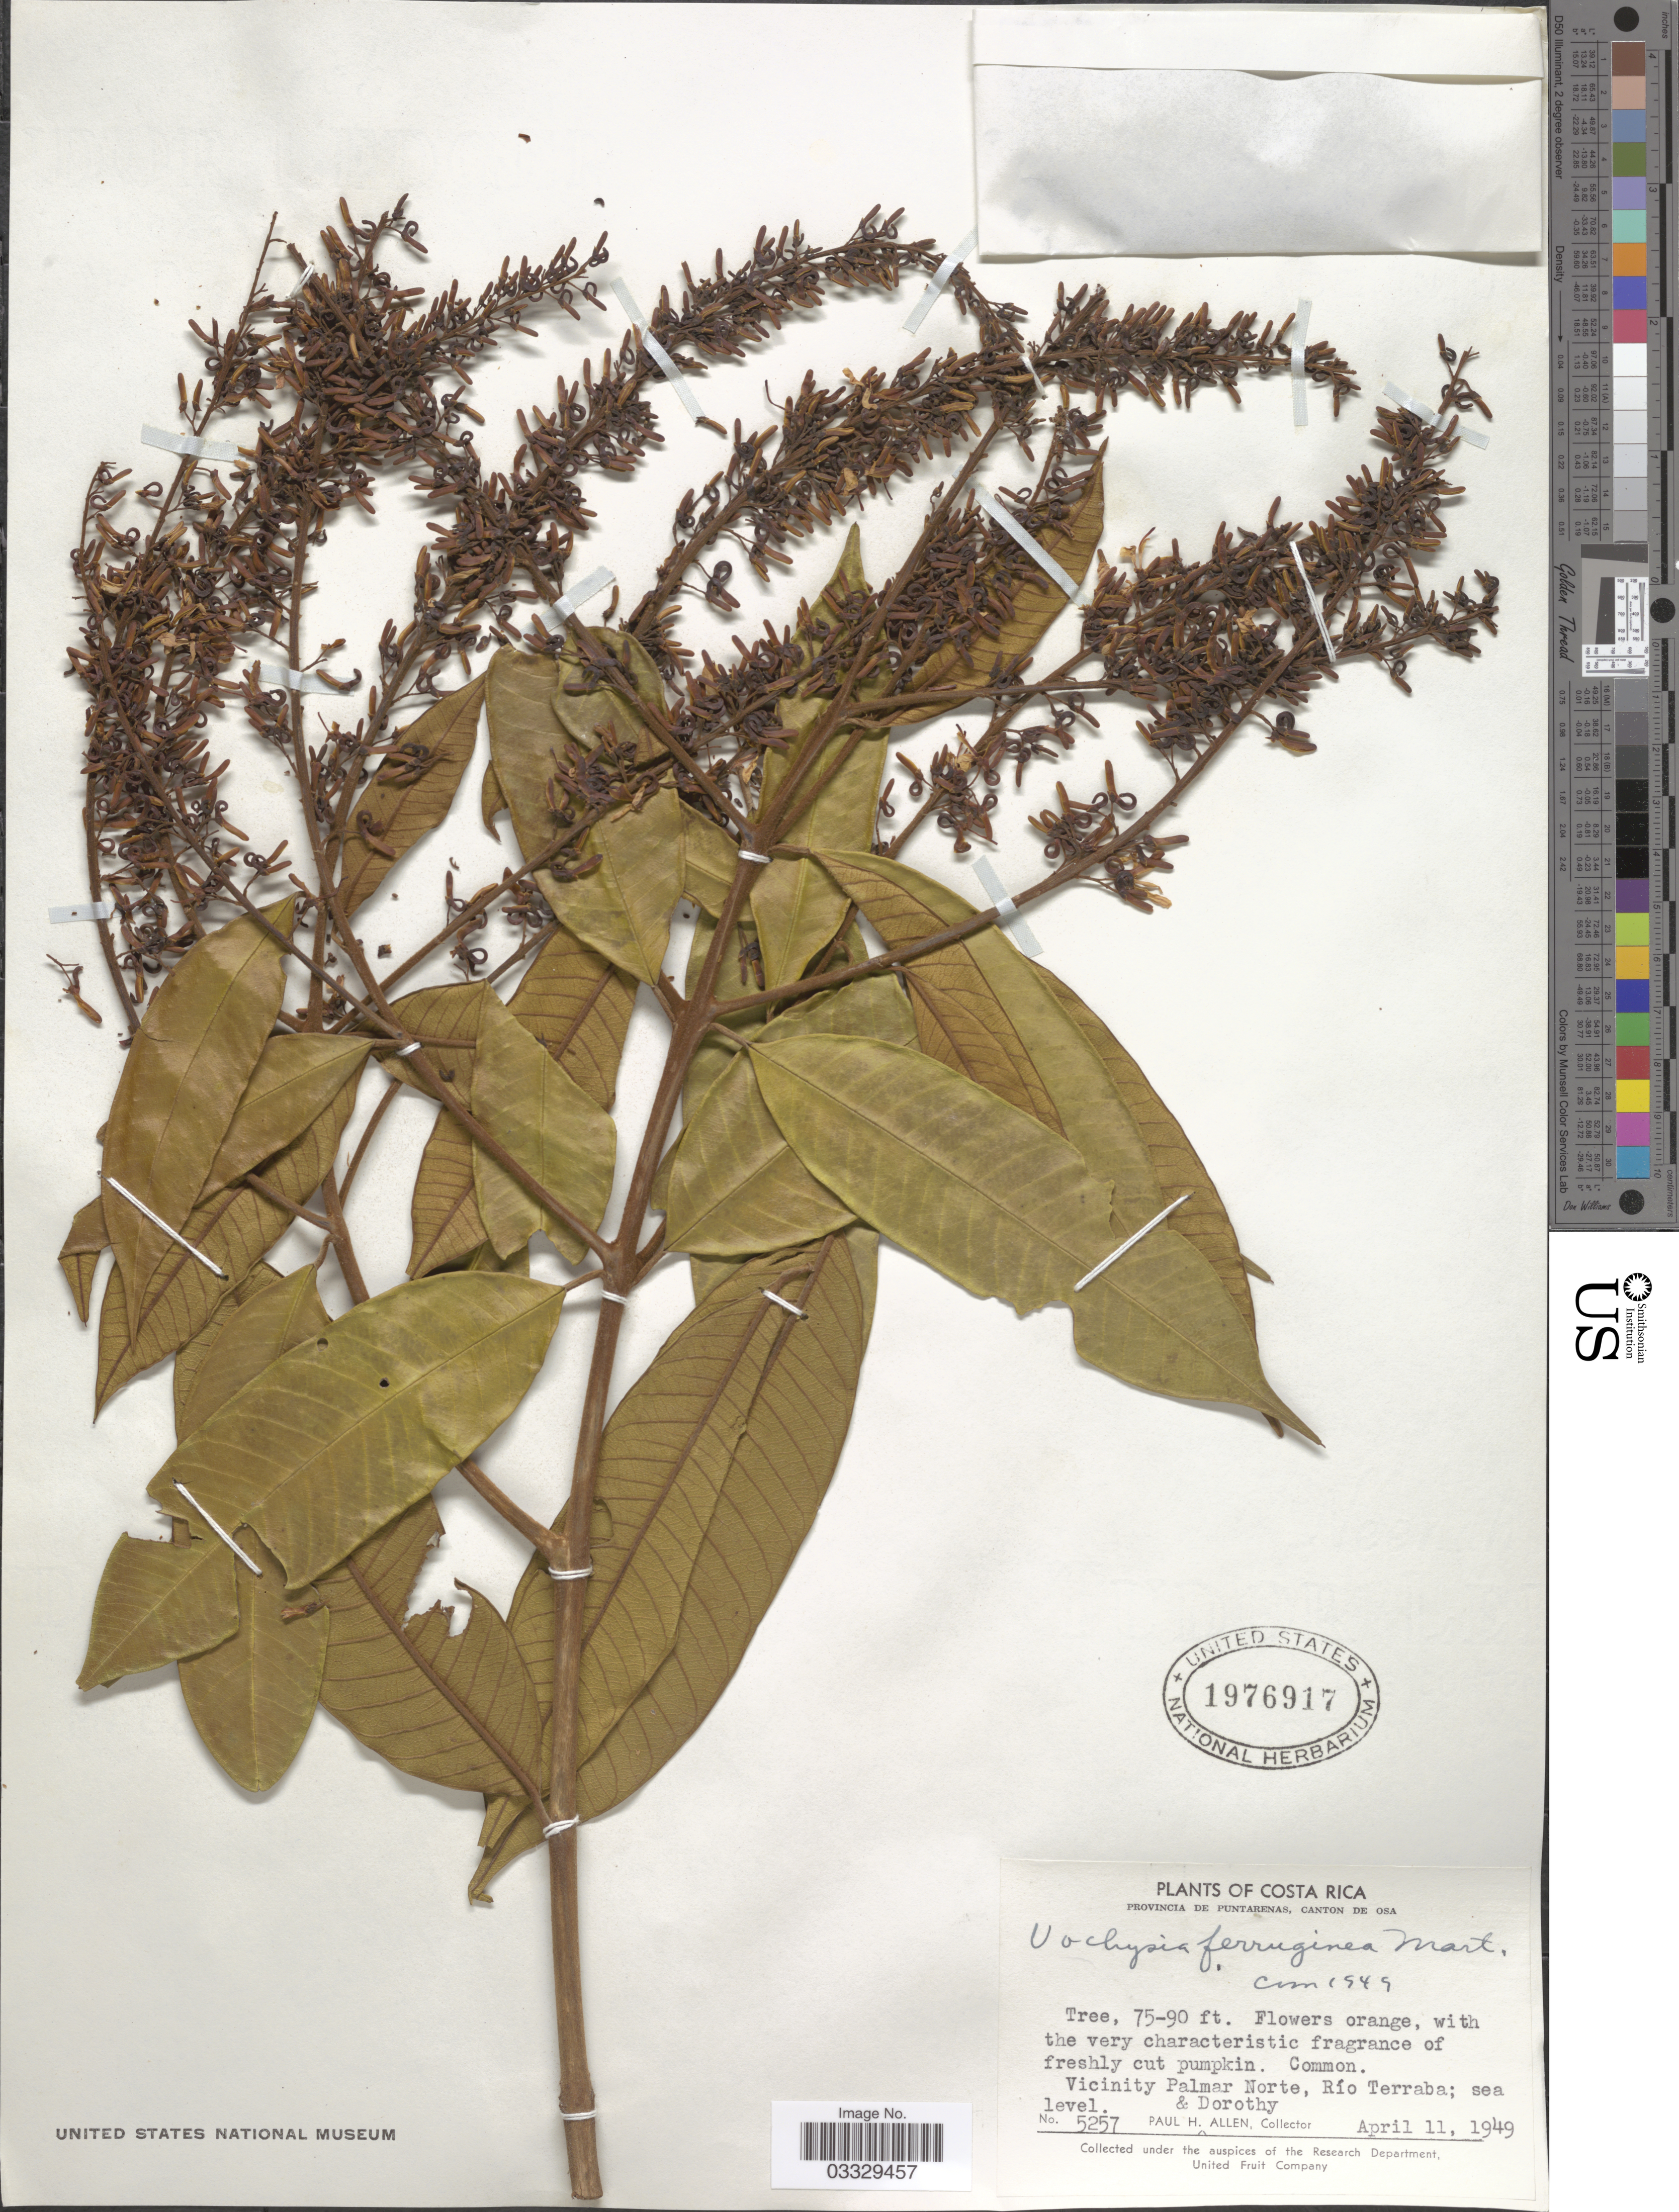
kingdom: Plantae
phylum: Tracheophyta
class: Magnoliopsida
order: Myrtales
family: Vochysiaceae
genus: Vochysia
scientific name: Vochysia ferruginea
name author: Mart.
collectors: P. H. Allen & D. Allen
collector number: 5257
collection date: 1949-04-11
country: Costa Rica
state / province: Puntarenas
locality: Canton de Osa. Vicinity Palmar Norte, Río Terraba.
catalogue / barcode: US 1976917